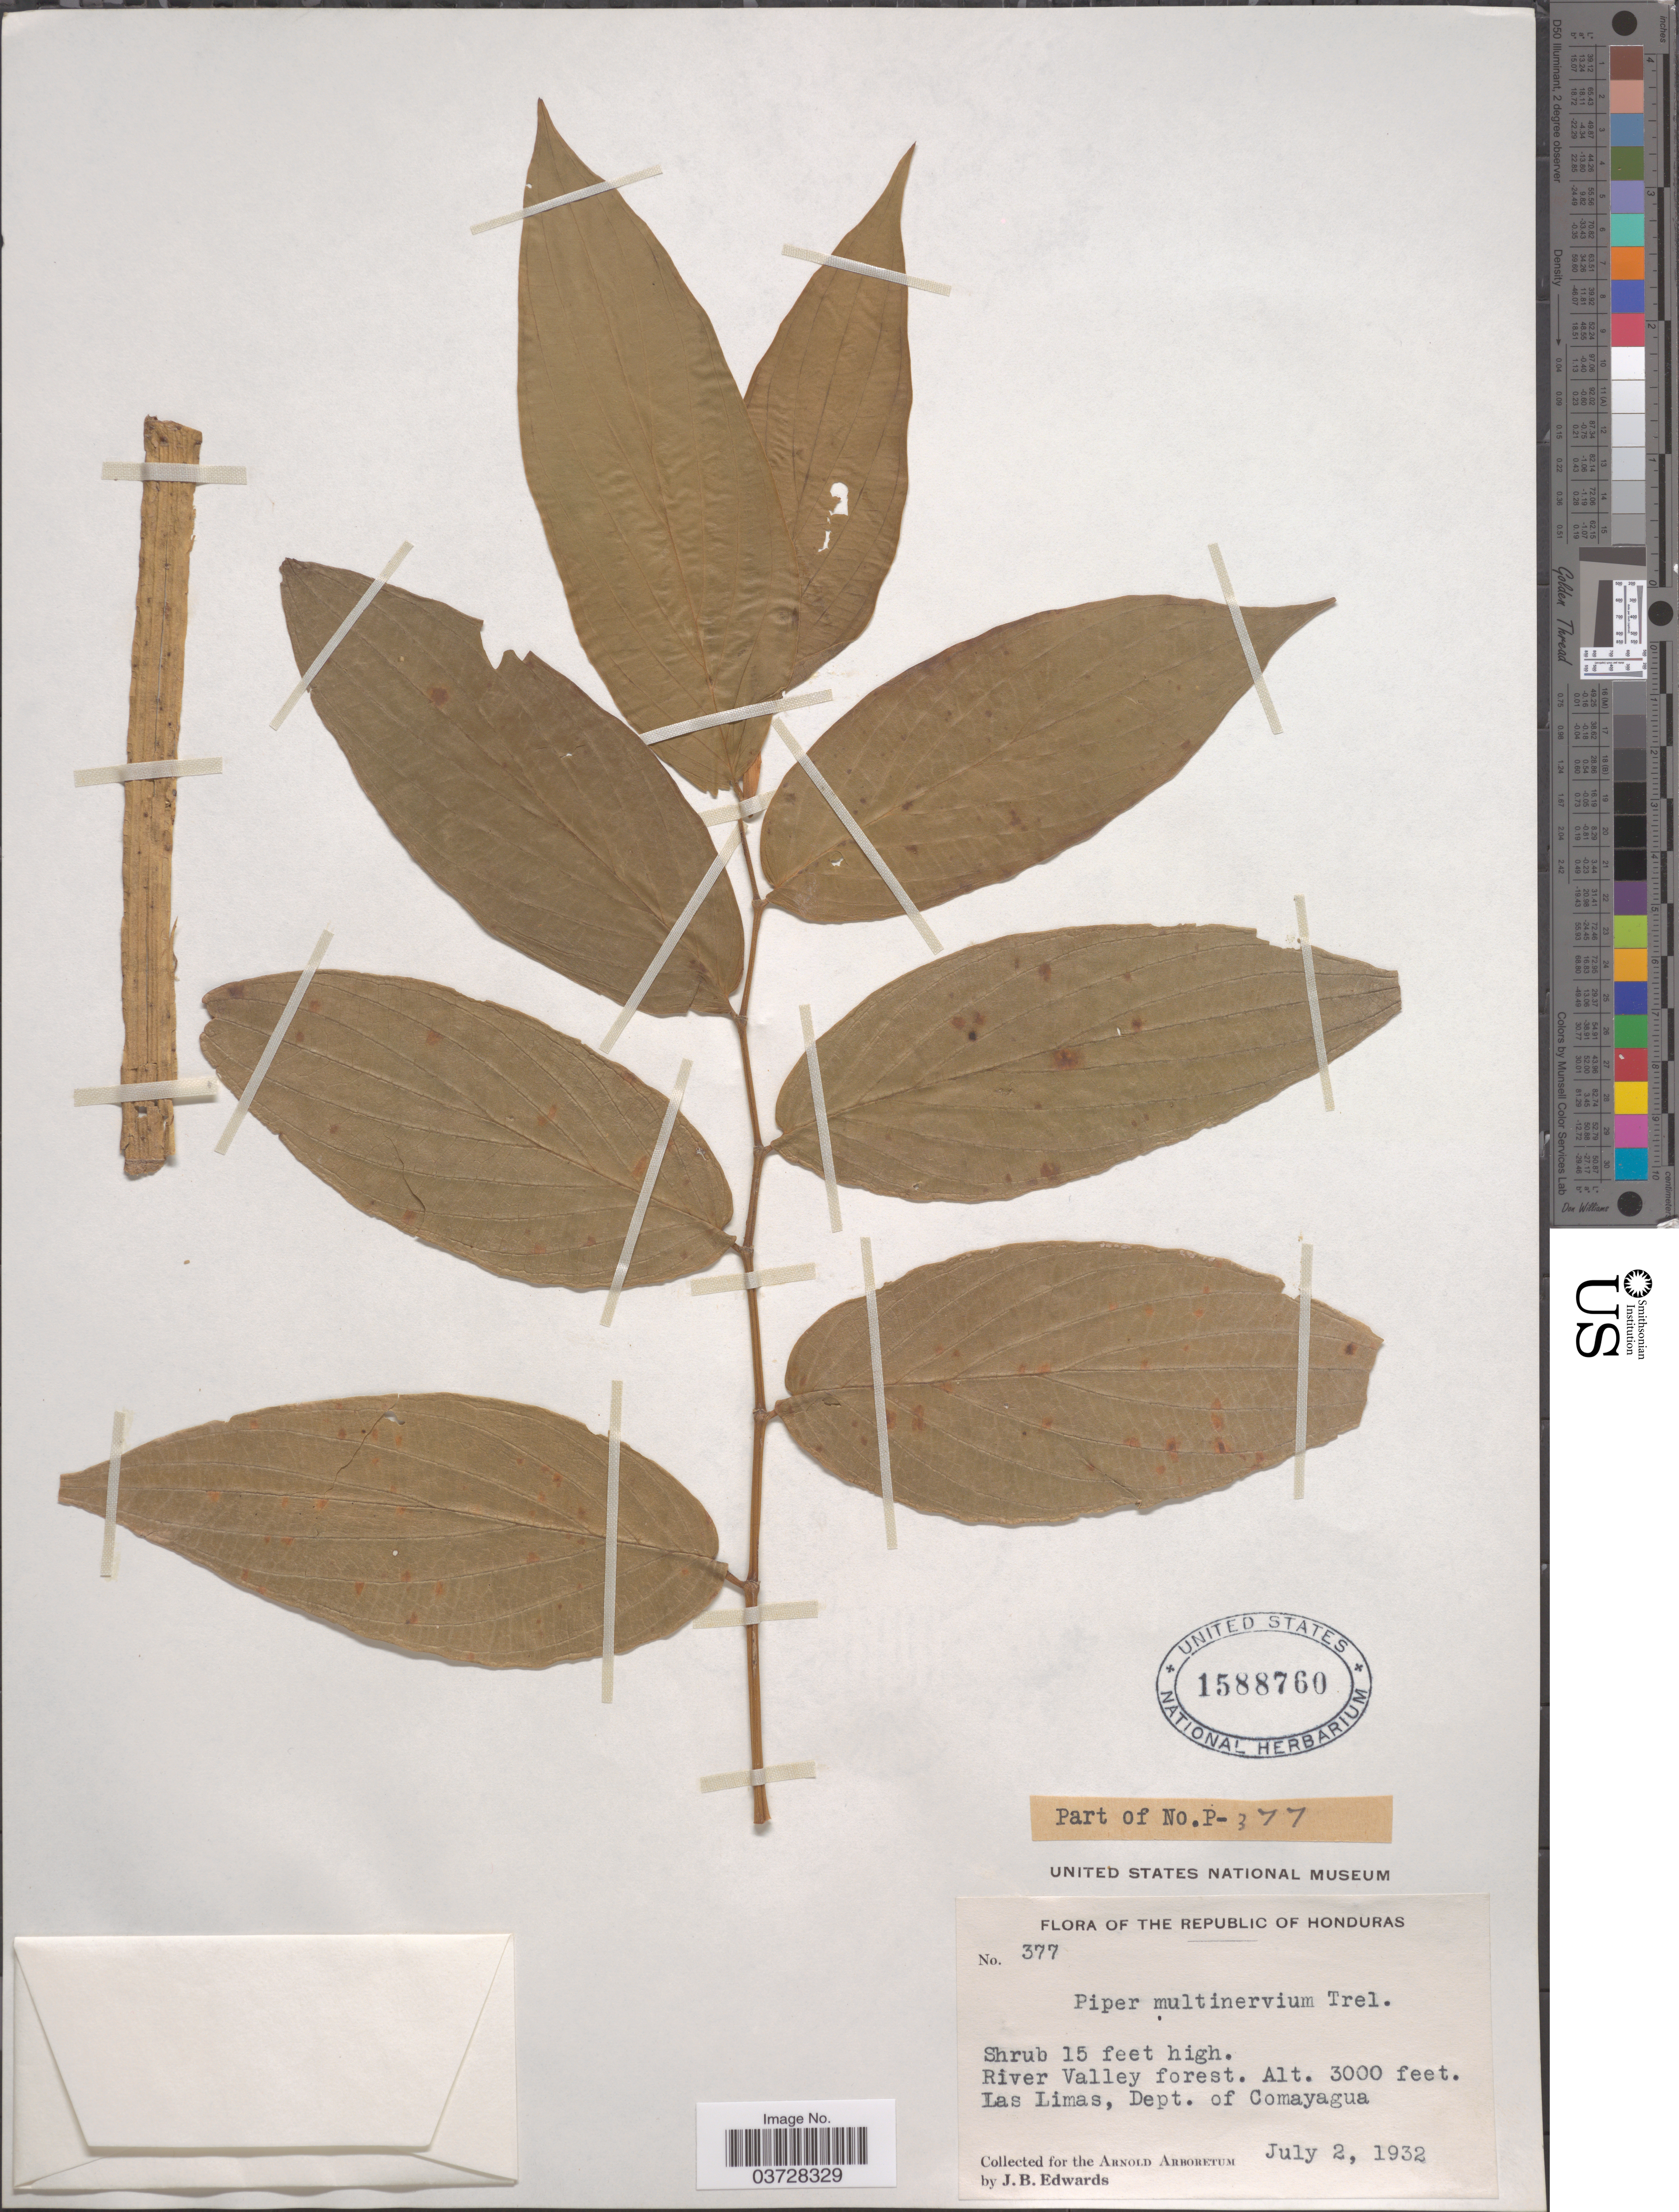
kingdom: Plantae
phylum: Tracheophyta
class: Magnoliopsida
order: Piperales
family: Piperaceae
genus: Piper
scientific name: Piper multinervium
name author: M. Martens & Galeotti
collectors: J. B. Edwards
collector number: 377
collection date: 1932-07-02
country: Honduras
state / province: Comayagua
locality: River Valley forest. Las Limas, Dept. of Comayagua.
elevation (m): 914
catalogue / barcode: US 1588760